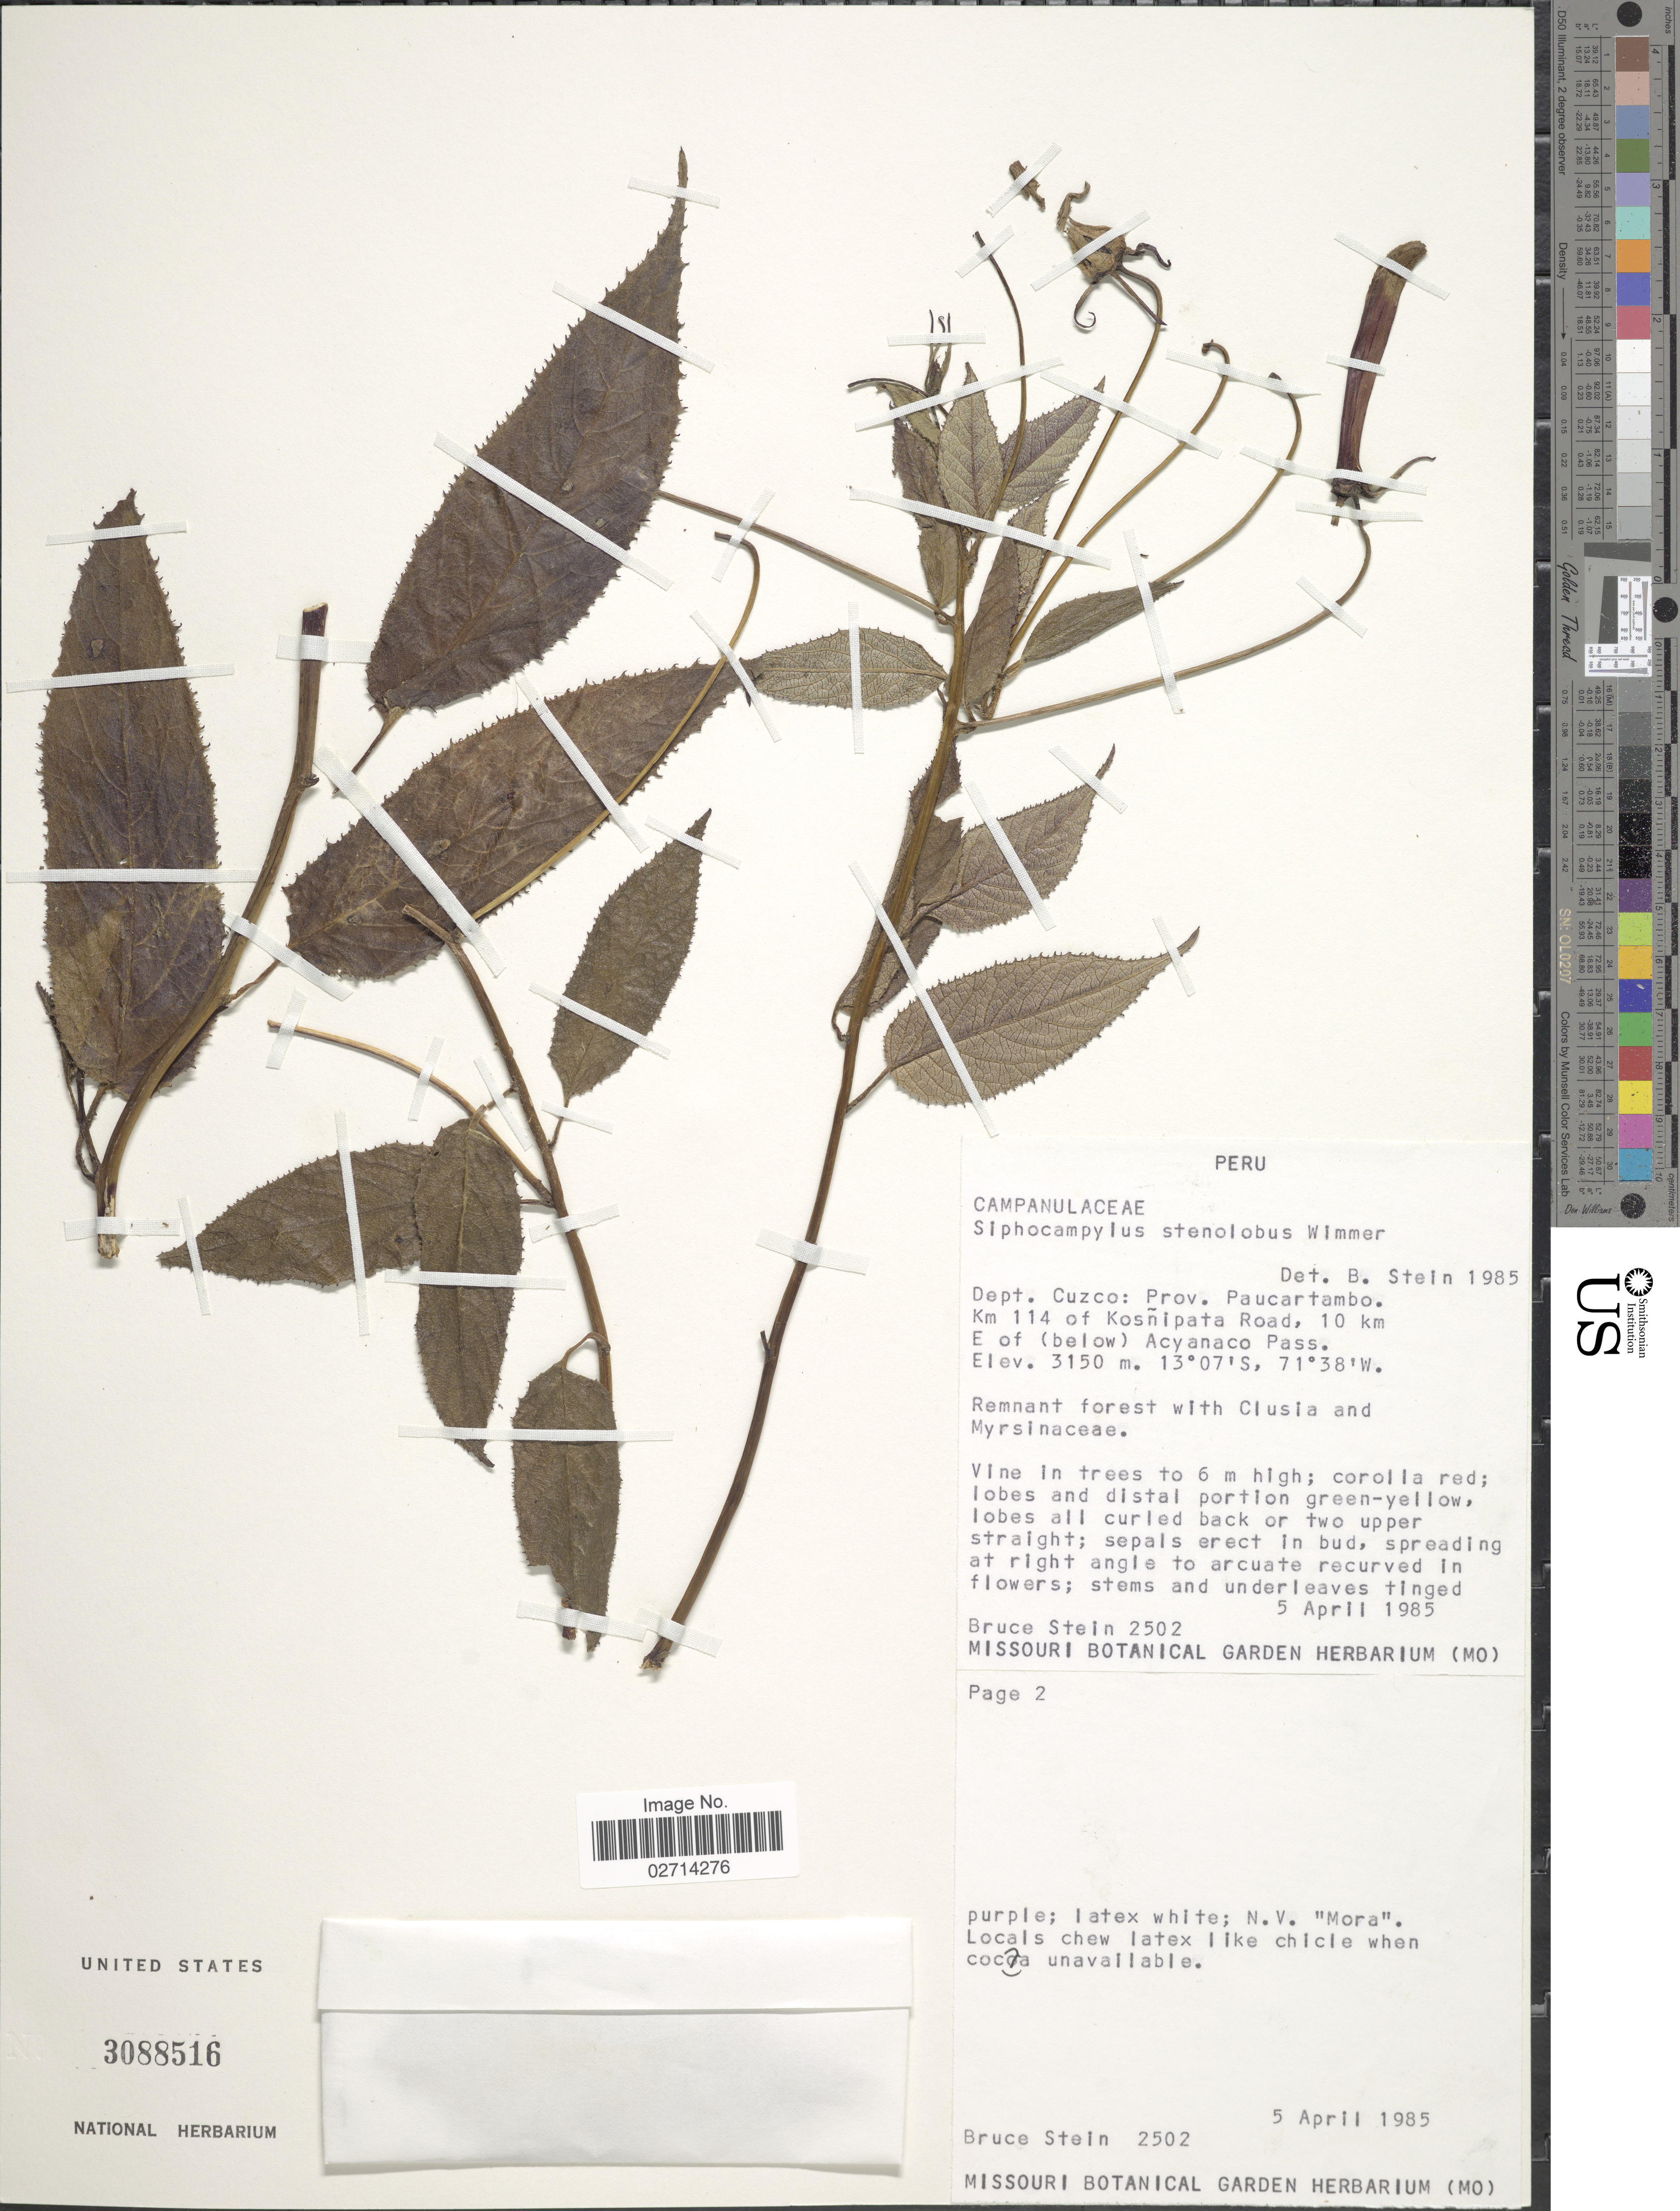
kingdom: Plantae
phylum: Tracheophyta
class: Magnoliopsida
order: Asterales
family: Campanulaceae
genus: Siphocampylus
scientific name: Siphocampylus stenolobus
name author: E. Wimm.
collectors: B. A. Stein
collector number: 2502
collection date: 1985-04-05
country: Peru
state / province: Cusco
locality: Depto. Cuzco: Prov. Paucartambo, km 114 of Kosnipata Road, 10 km E of (below) Acyanaco Pass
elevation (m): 3150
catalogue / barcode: US 3088516